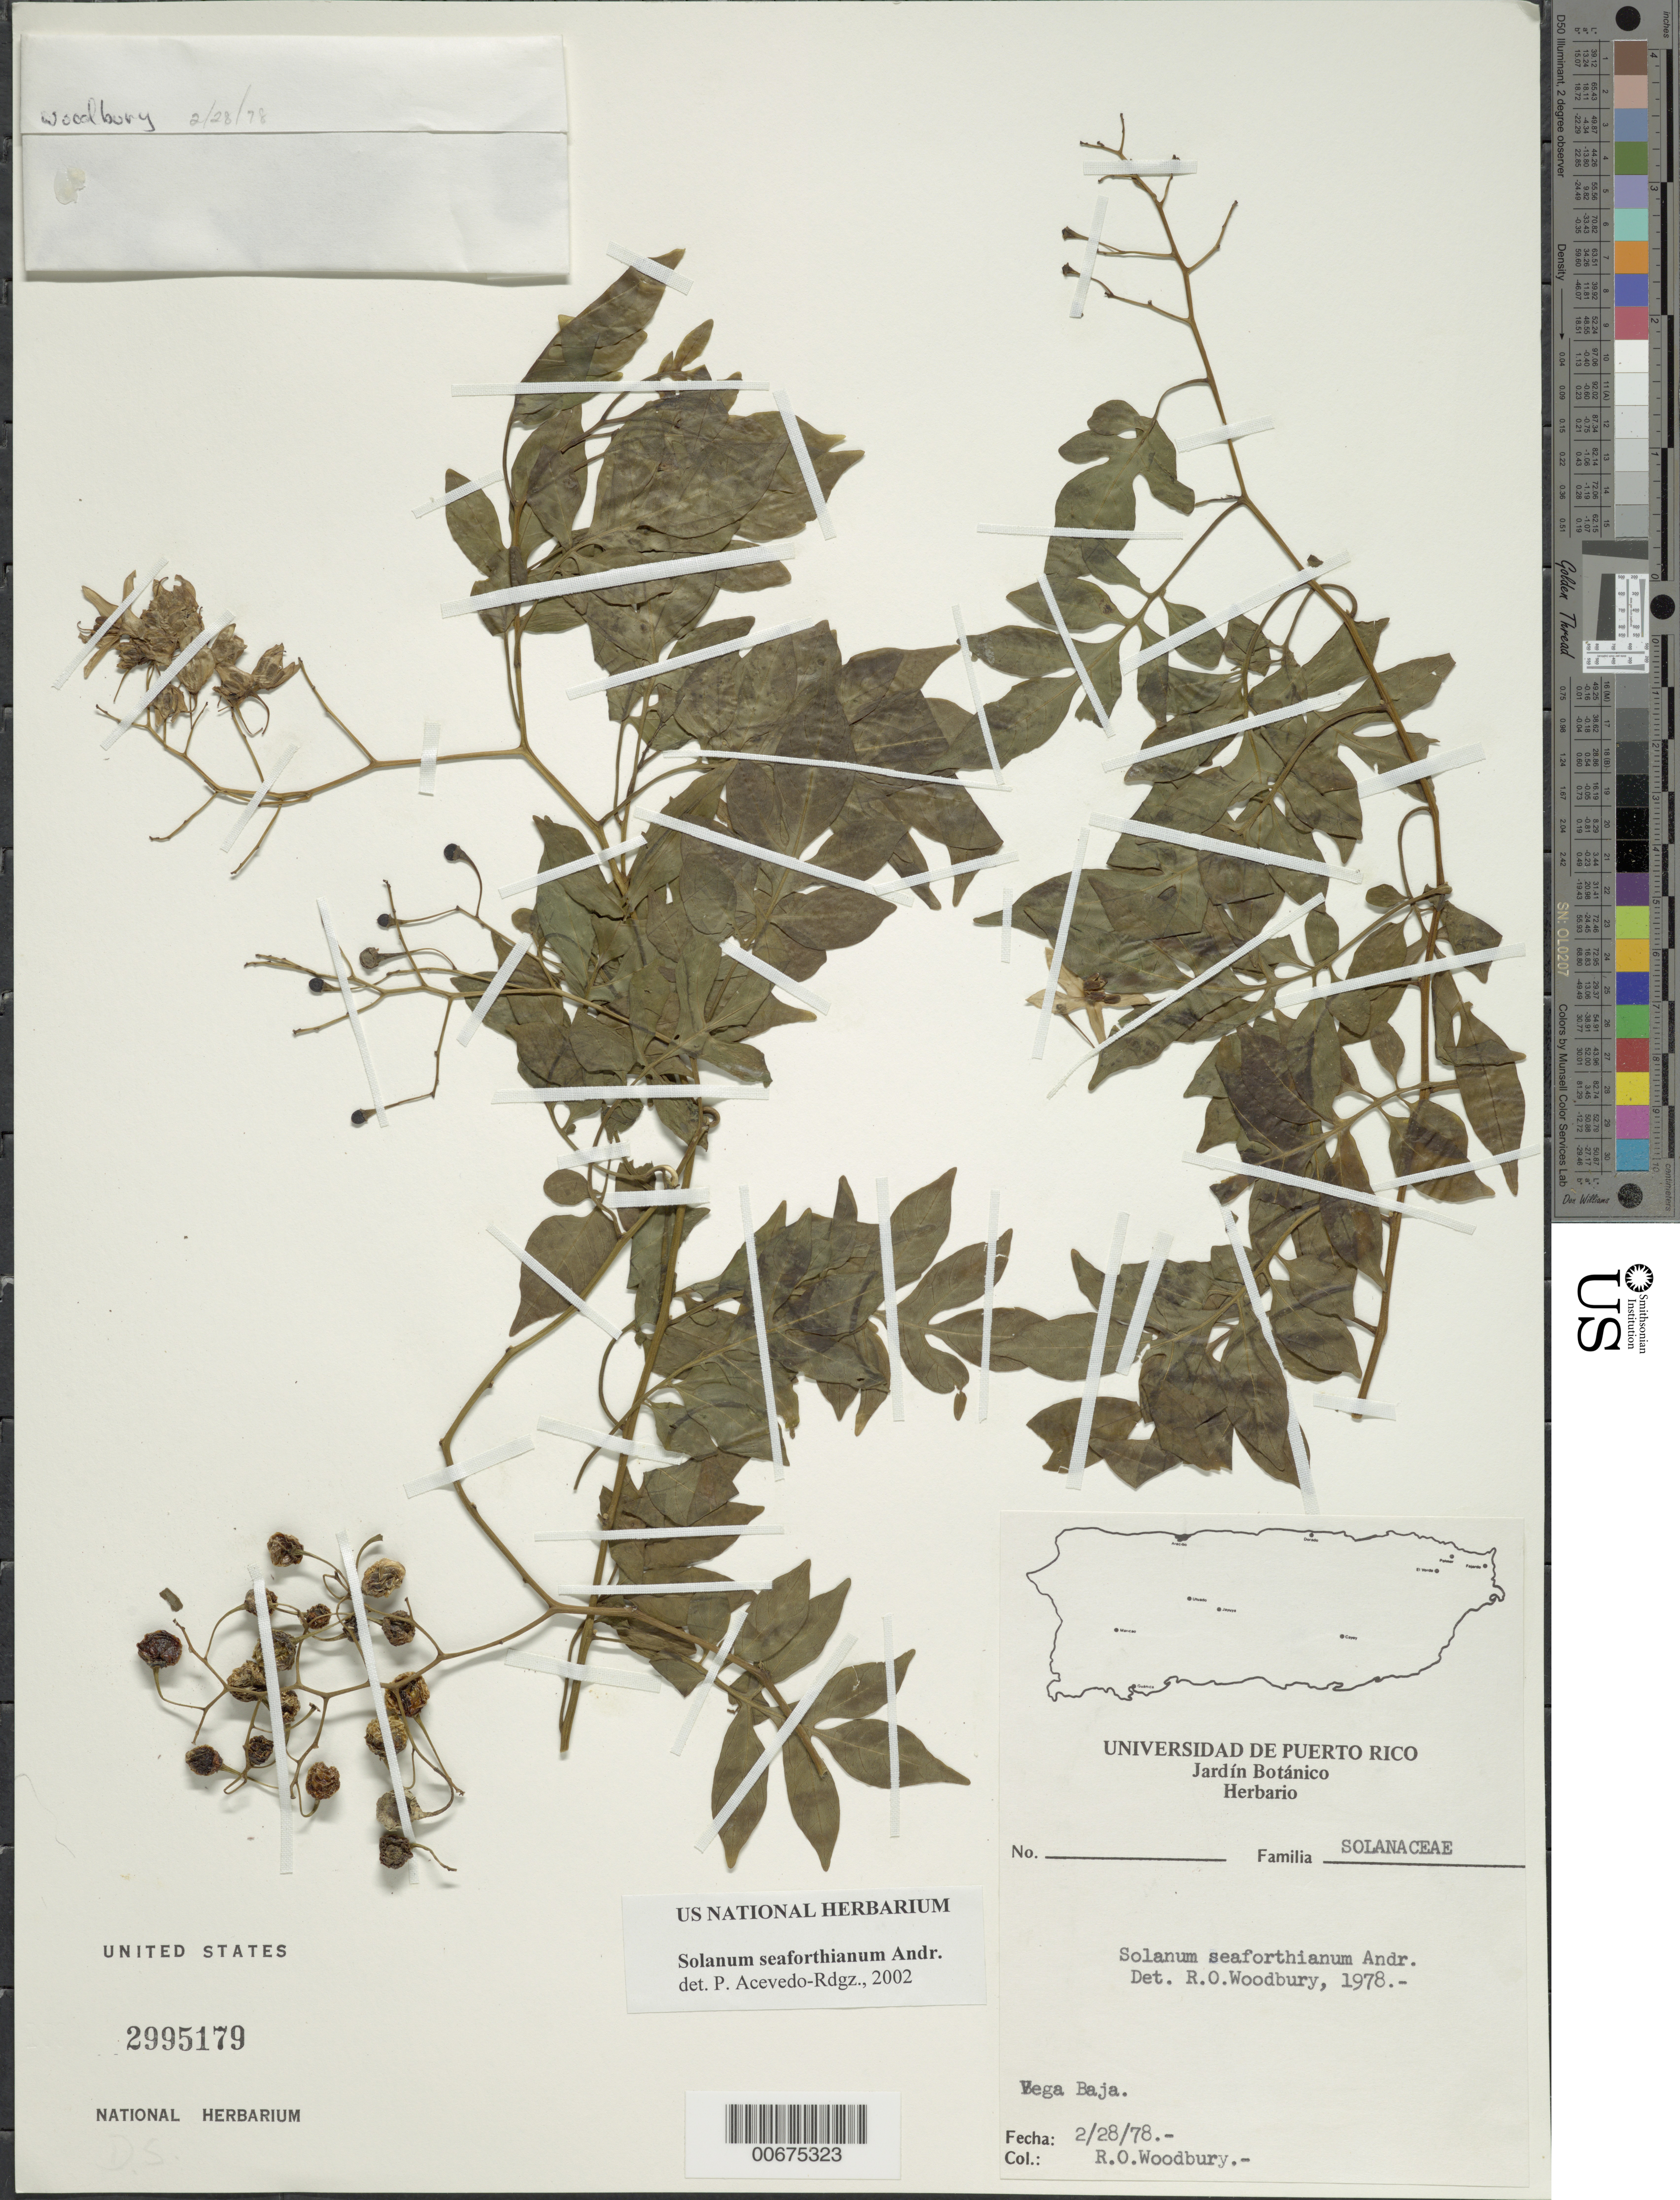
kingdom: Plantae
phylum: Tracheophyta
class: Magnoliopsida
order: Solanales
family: Solanaceae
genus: Solanum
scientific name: Solanum seaforthianum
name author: Andrews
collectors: R. Woodbury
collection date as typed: Transcribed d/m/y: 28/2/78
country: Puerto Rico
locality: Vega Baja.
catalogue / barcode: US 2995179